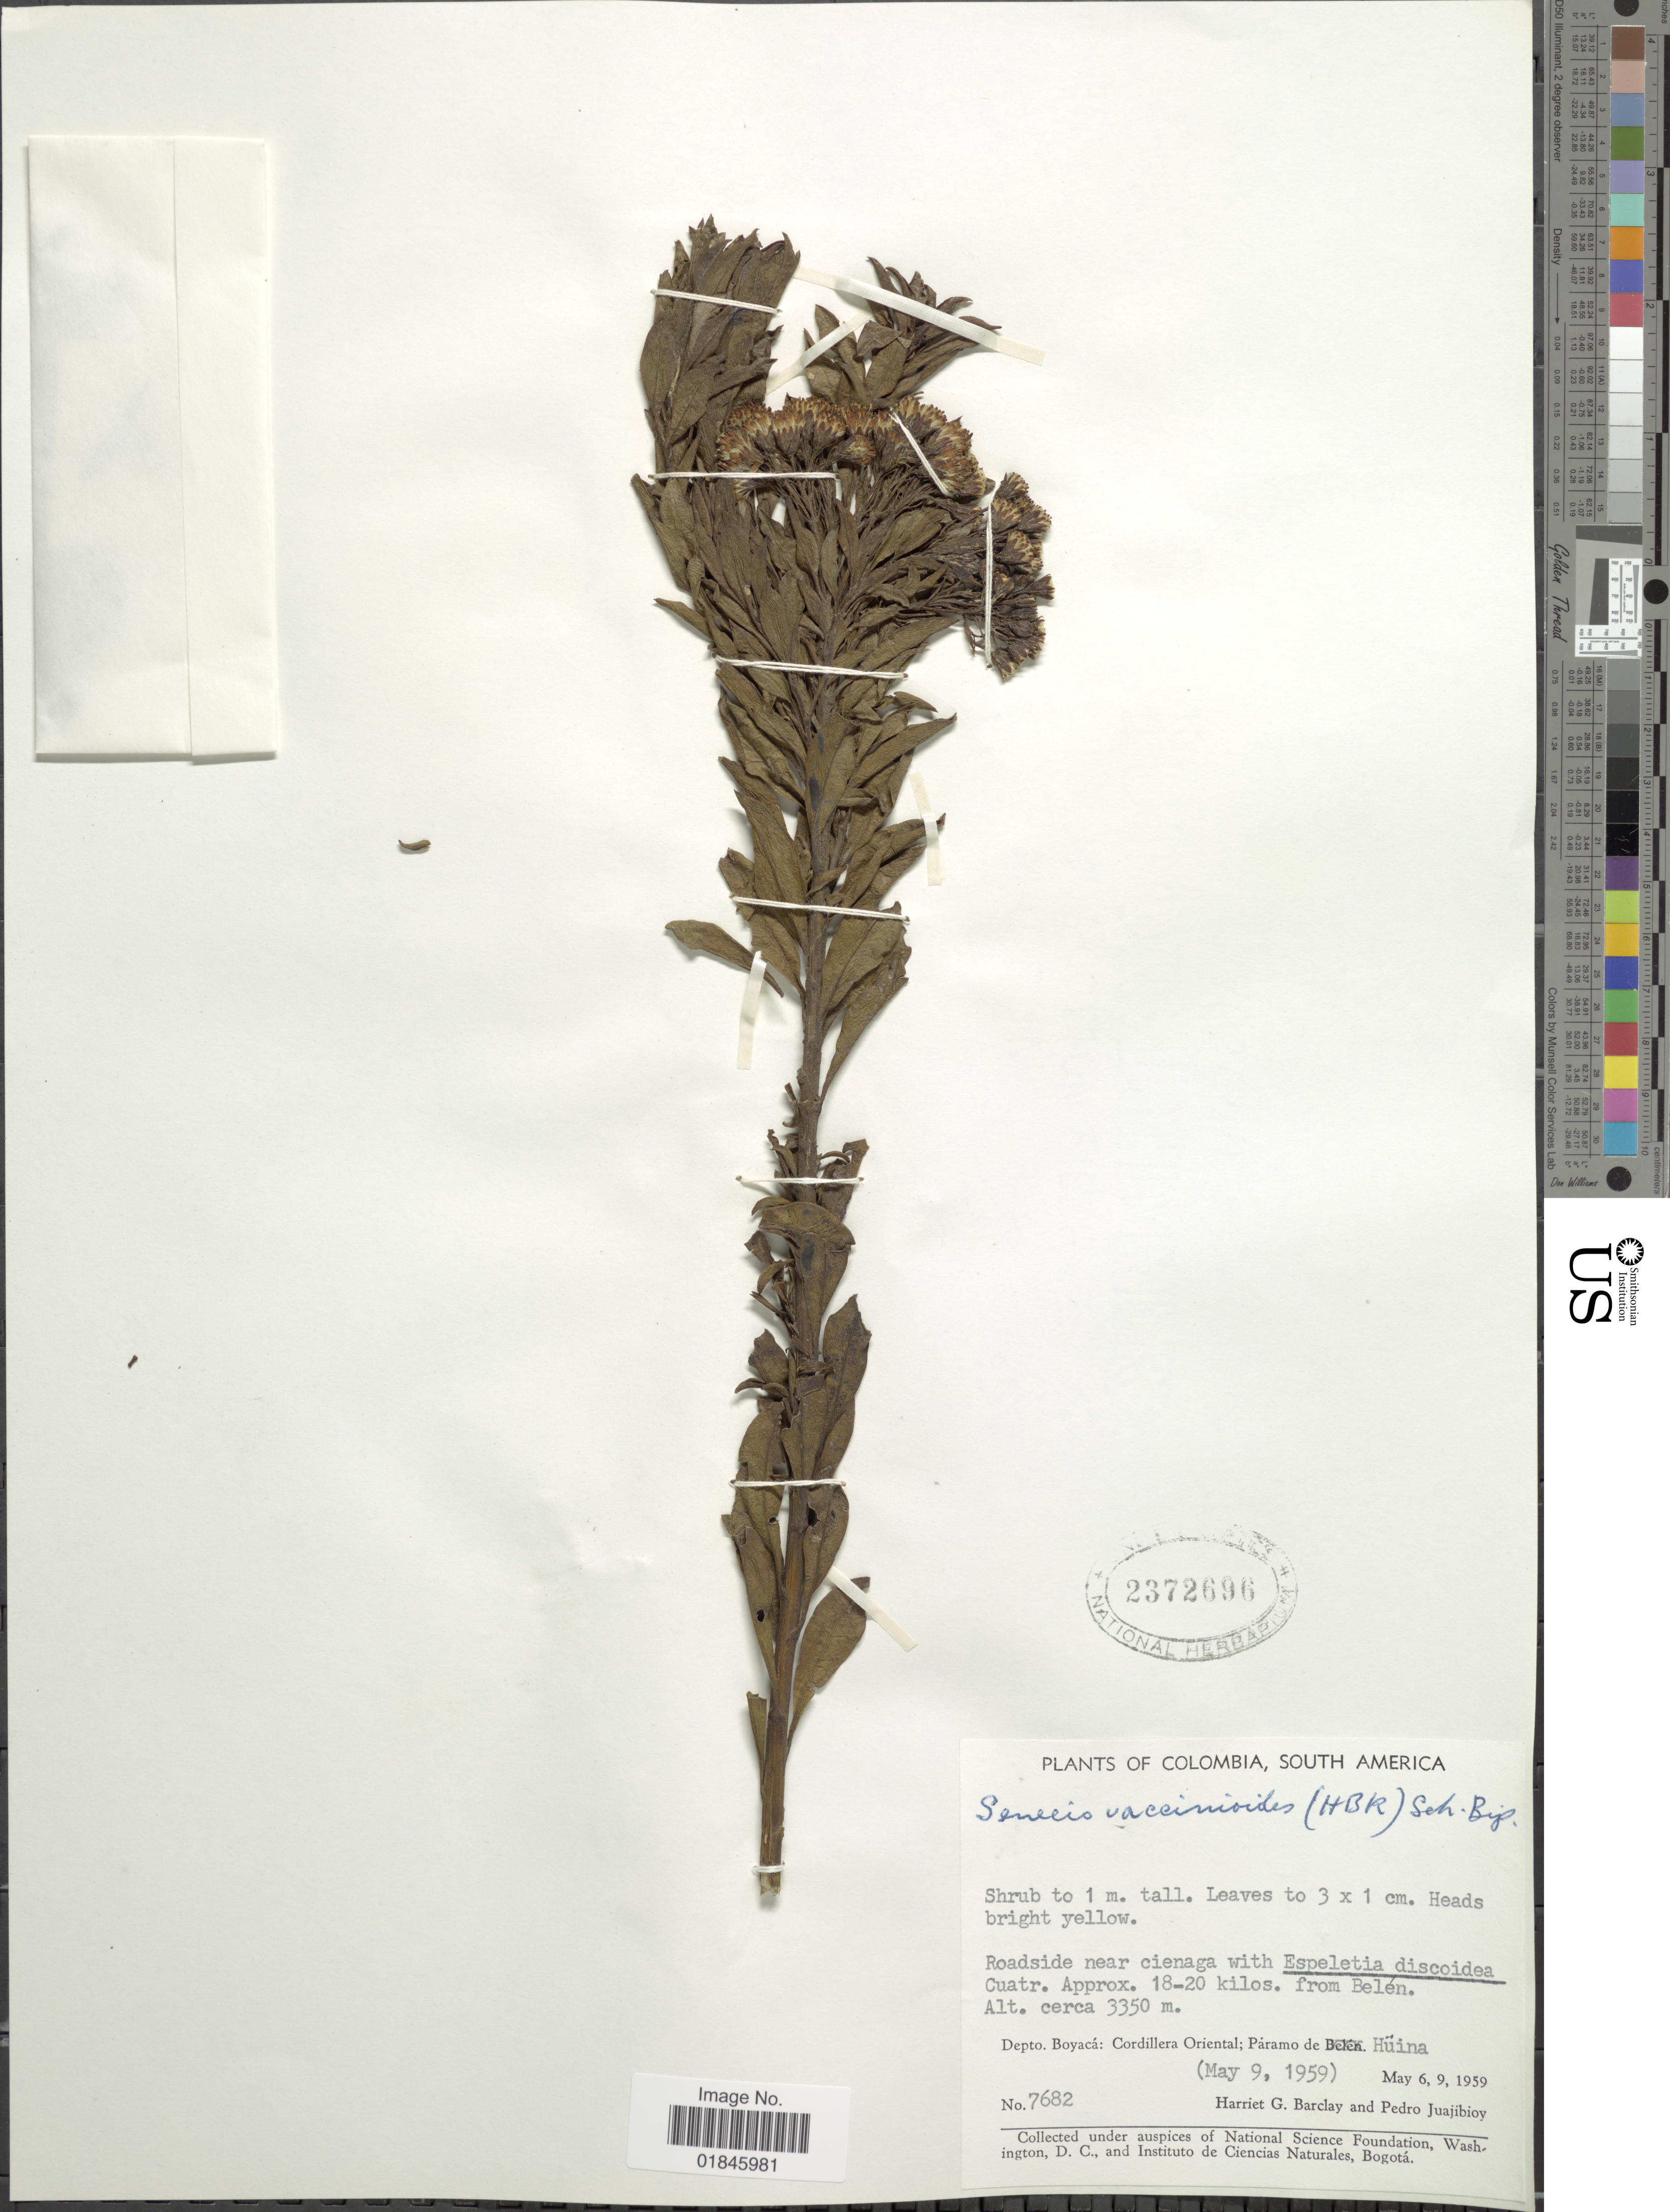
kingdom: Plantae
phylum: Tracheophyta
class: Magnoliopsida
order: Asterales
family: Asteraceae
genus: Pentacalia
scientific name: Pentacalia vaccinioides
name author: (Kunth) Cuatrec.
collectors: H. G. Barclay & P. Juajibioy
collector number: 7682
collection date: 1959-05-09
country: Colombia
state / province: Boyacá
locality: Cuatr. Approx. 18-20 kilos. from Belén. Depto. Boyacá: Cordillera Oriental; Páramo de Hüina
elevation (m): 3350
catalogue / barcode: US 2372696